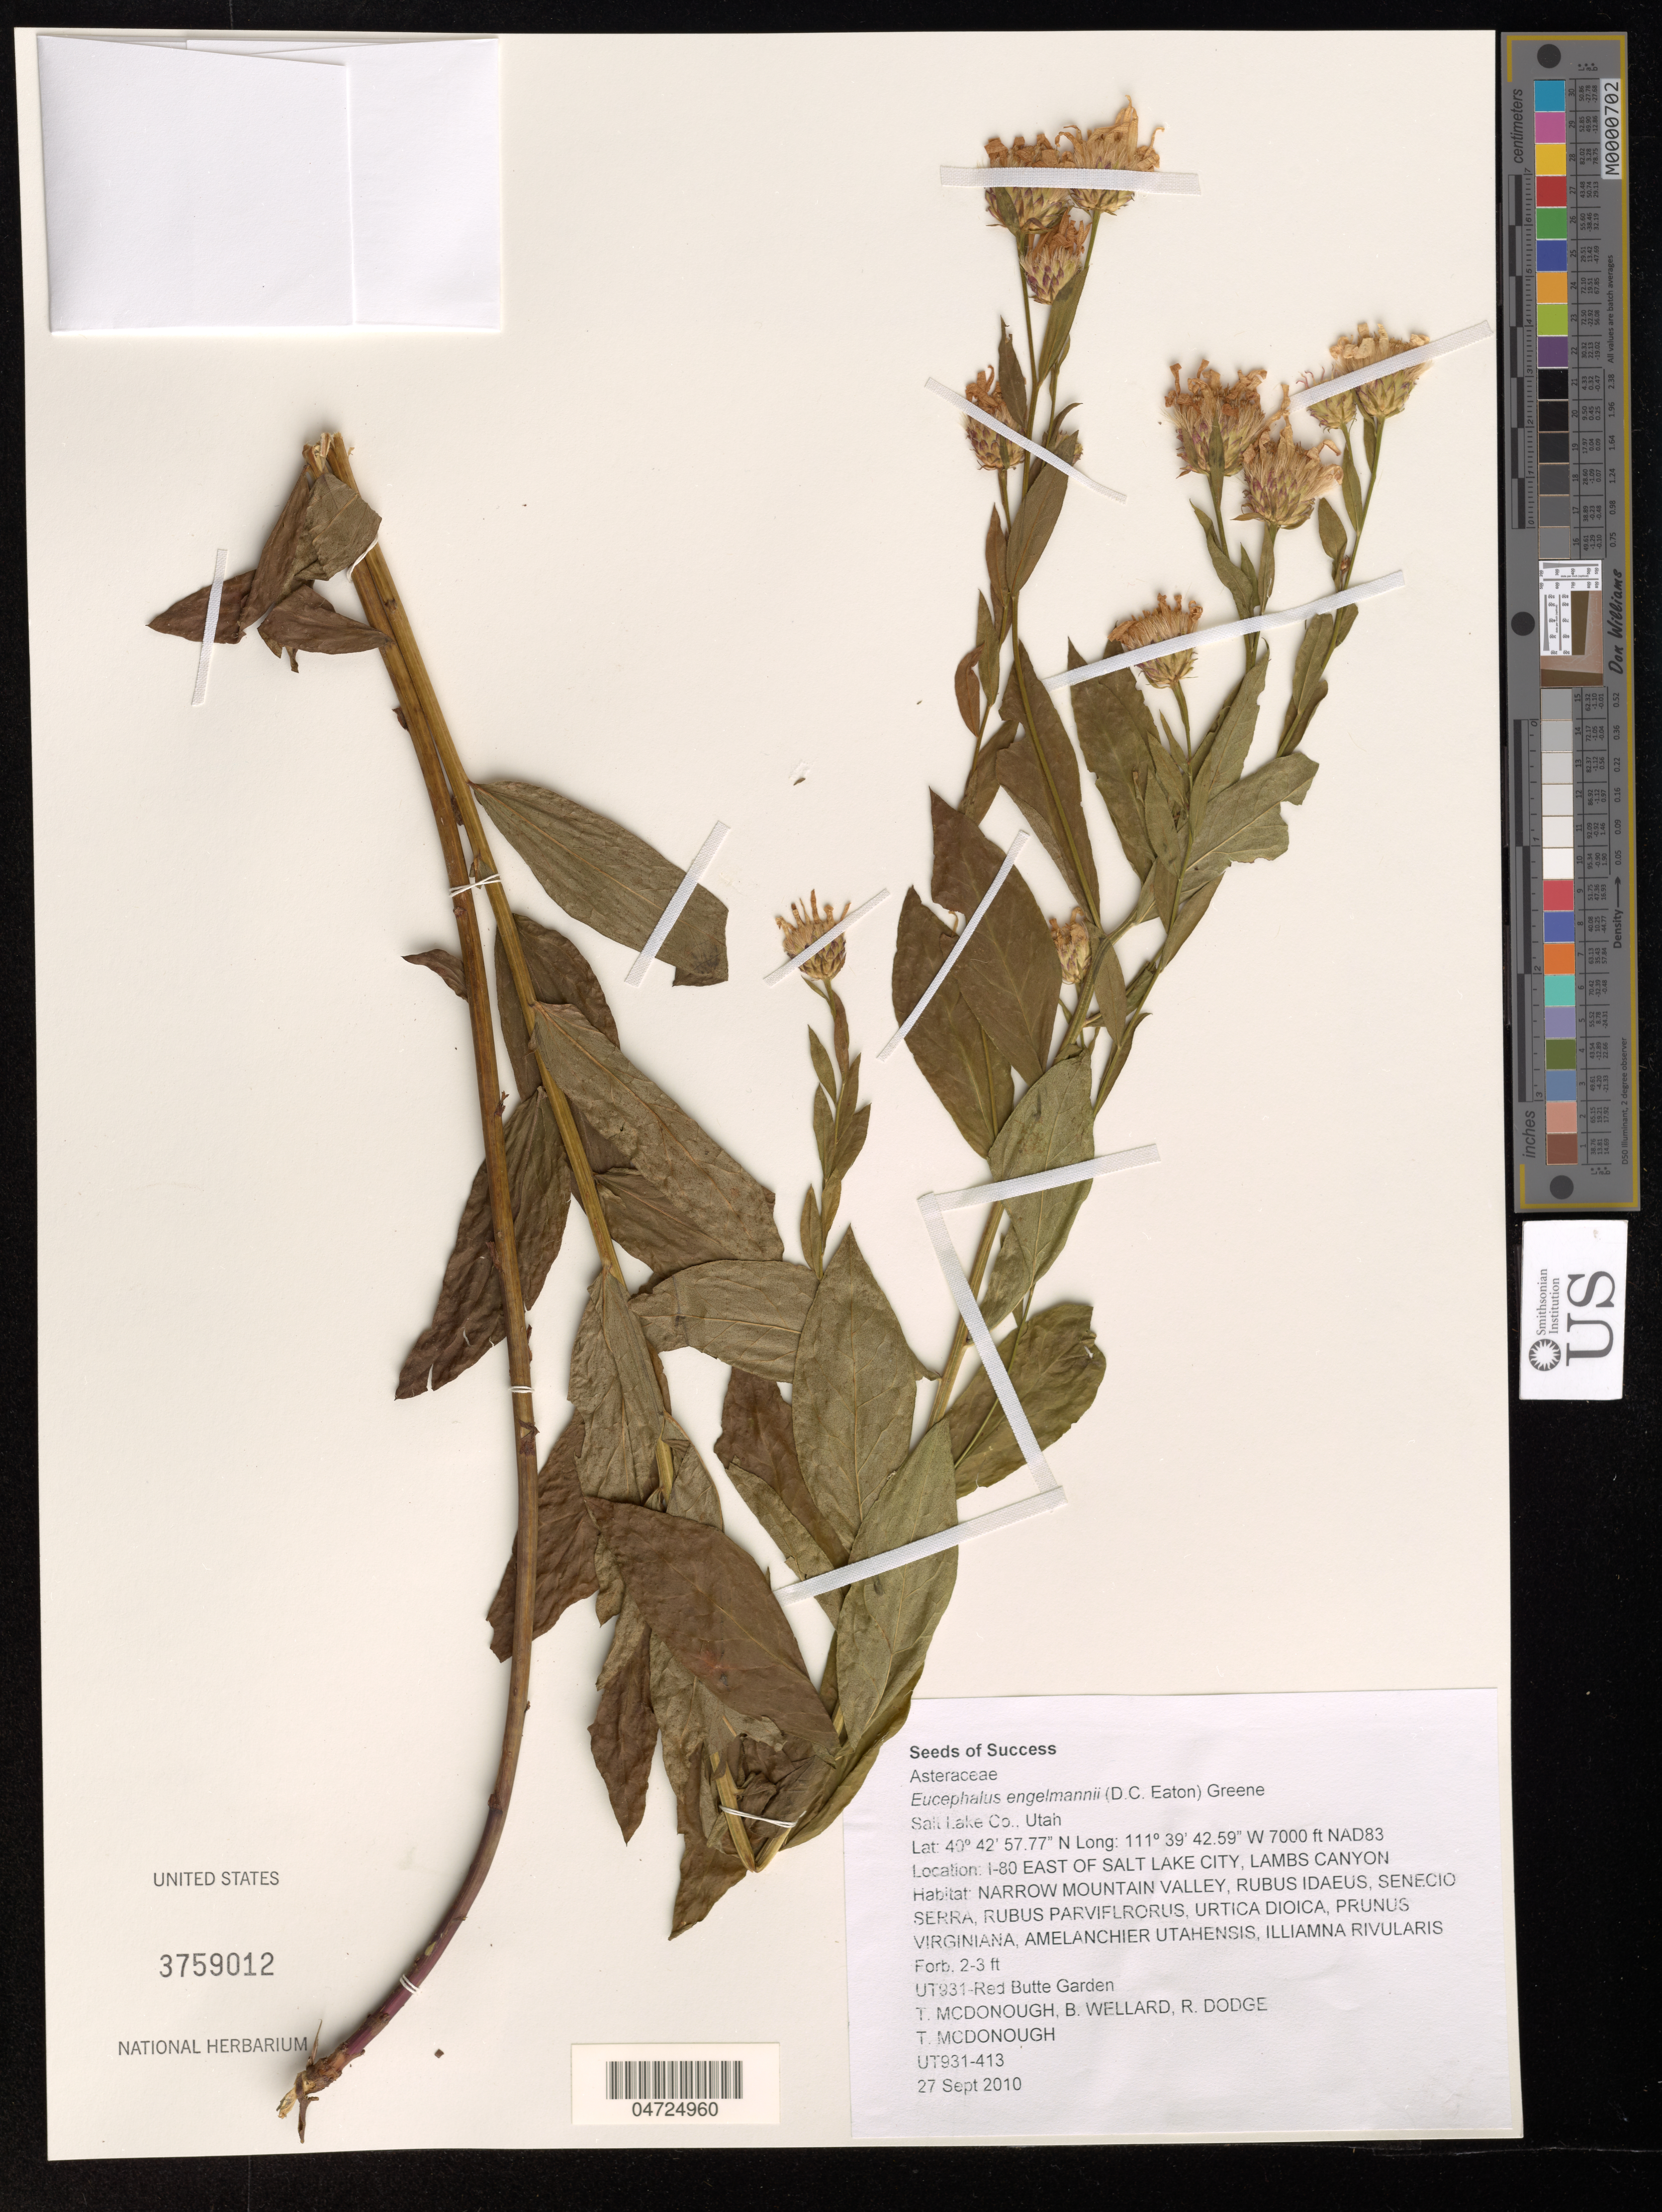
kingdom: Plantae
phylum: Tracheophyta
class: Magnoliopsida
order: Asterales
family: Asteraceae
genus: Eucephalus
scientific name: Eucephalus engelmannii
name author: (D.C. Eaton) Greene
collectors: T. McDonough, B. Wellard & R. Dodge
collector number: UT931-413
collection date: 2010-09-27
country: United States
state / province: Utah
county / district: Salt Lake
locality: Salt Lake Co. NAD83. I-80 East of Salt Lake City, Lambs Canyon. Narrow Mountain Valley. UT931-Red Butte Garden.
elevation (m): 2134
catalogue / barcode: US 3759012